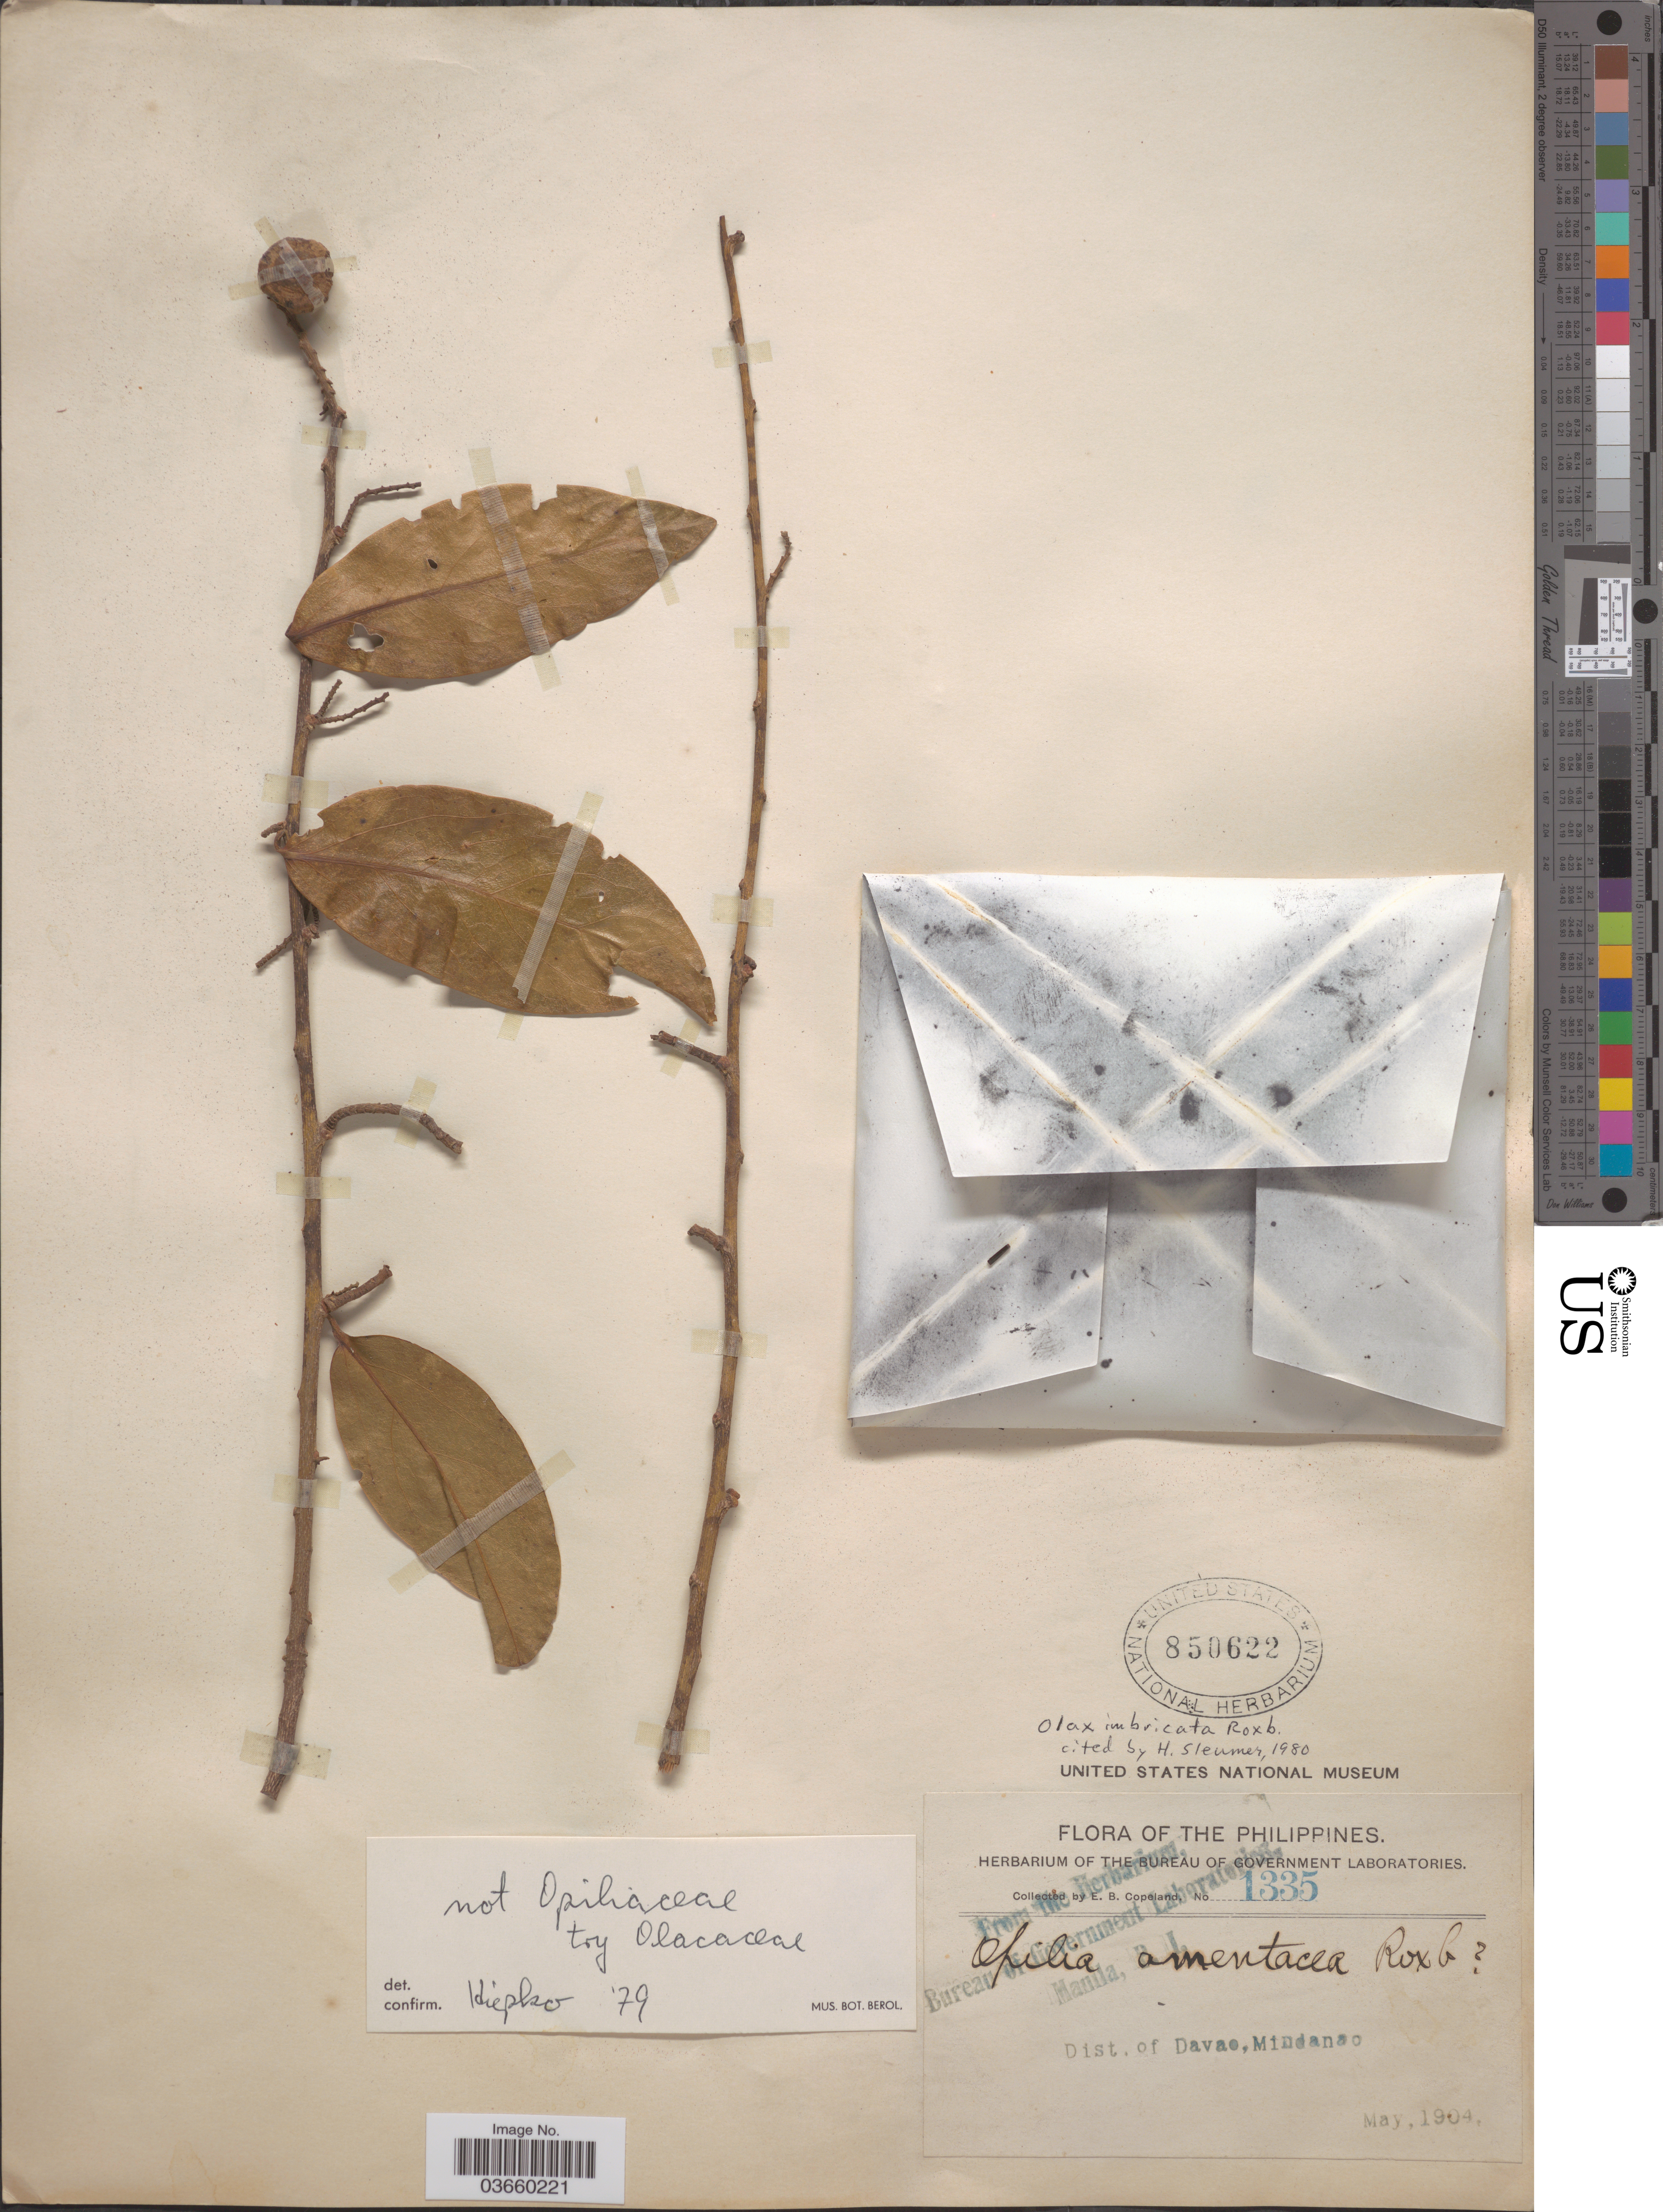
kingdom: Plantae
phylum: Tracheophyta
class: Magnoliopsida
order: Santalales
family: Olacaceae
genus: Olax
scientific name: Olax imbricata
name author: Roxb.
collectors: E. B. Copeland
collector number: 1335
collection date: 1904-05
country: Philippines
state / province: Davao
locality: Dist. of Davao, Mindanao.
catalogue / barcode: US 850622